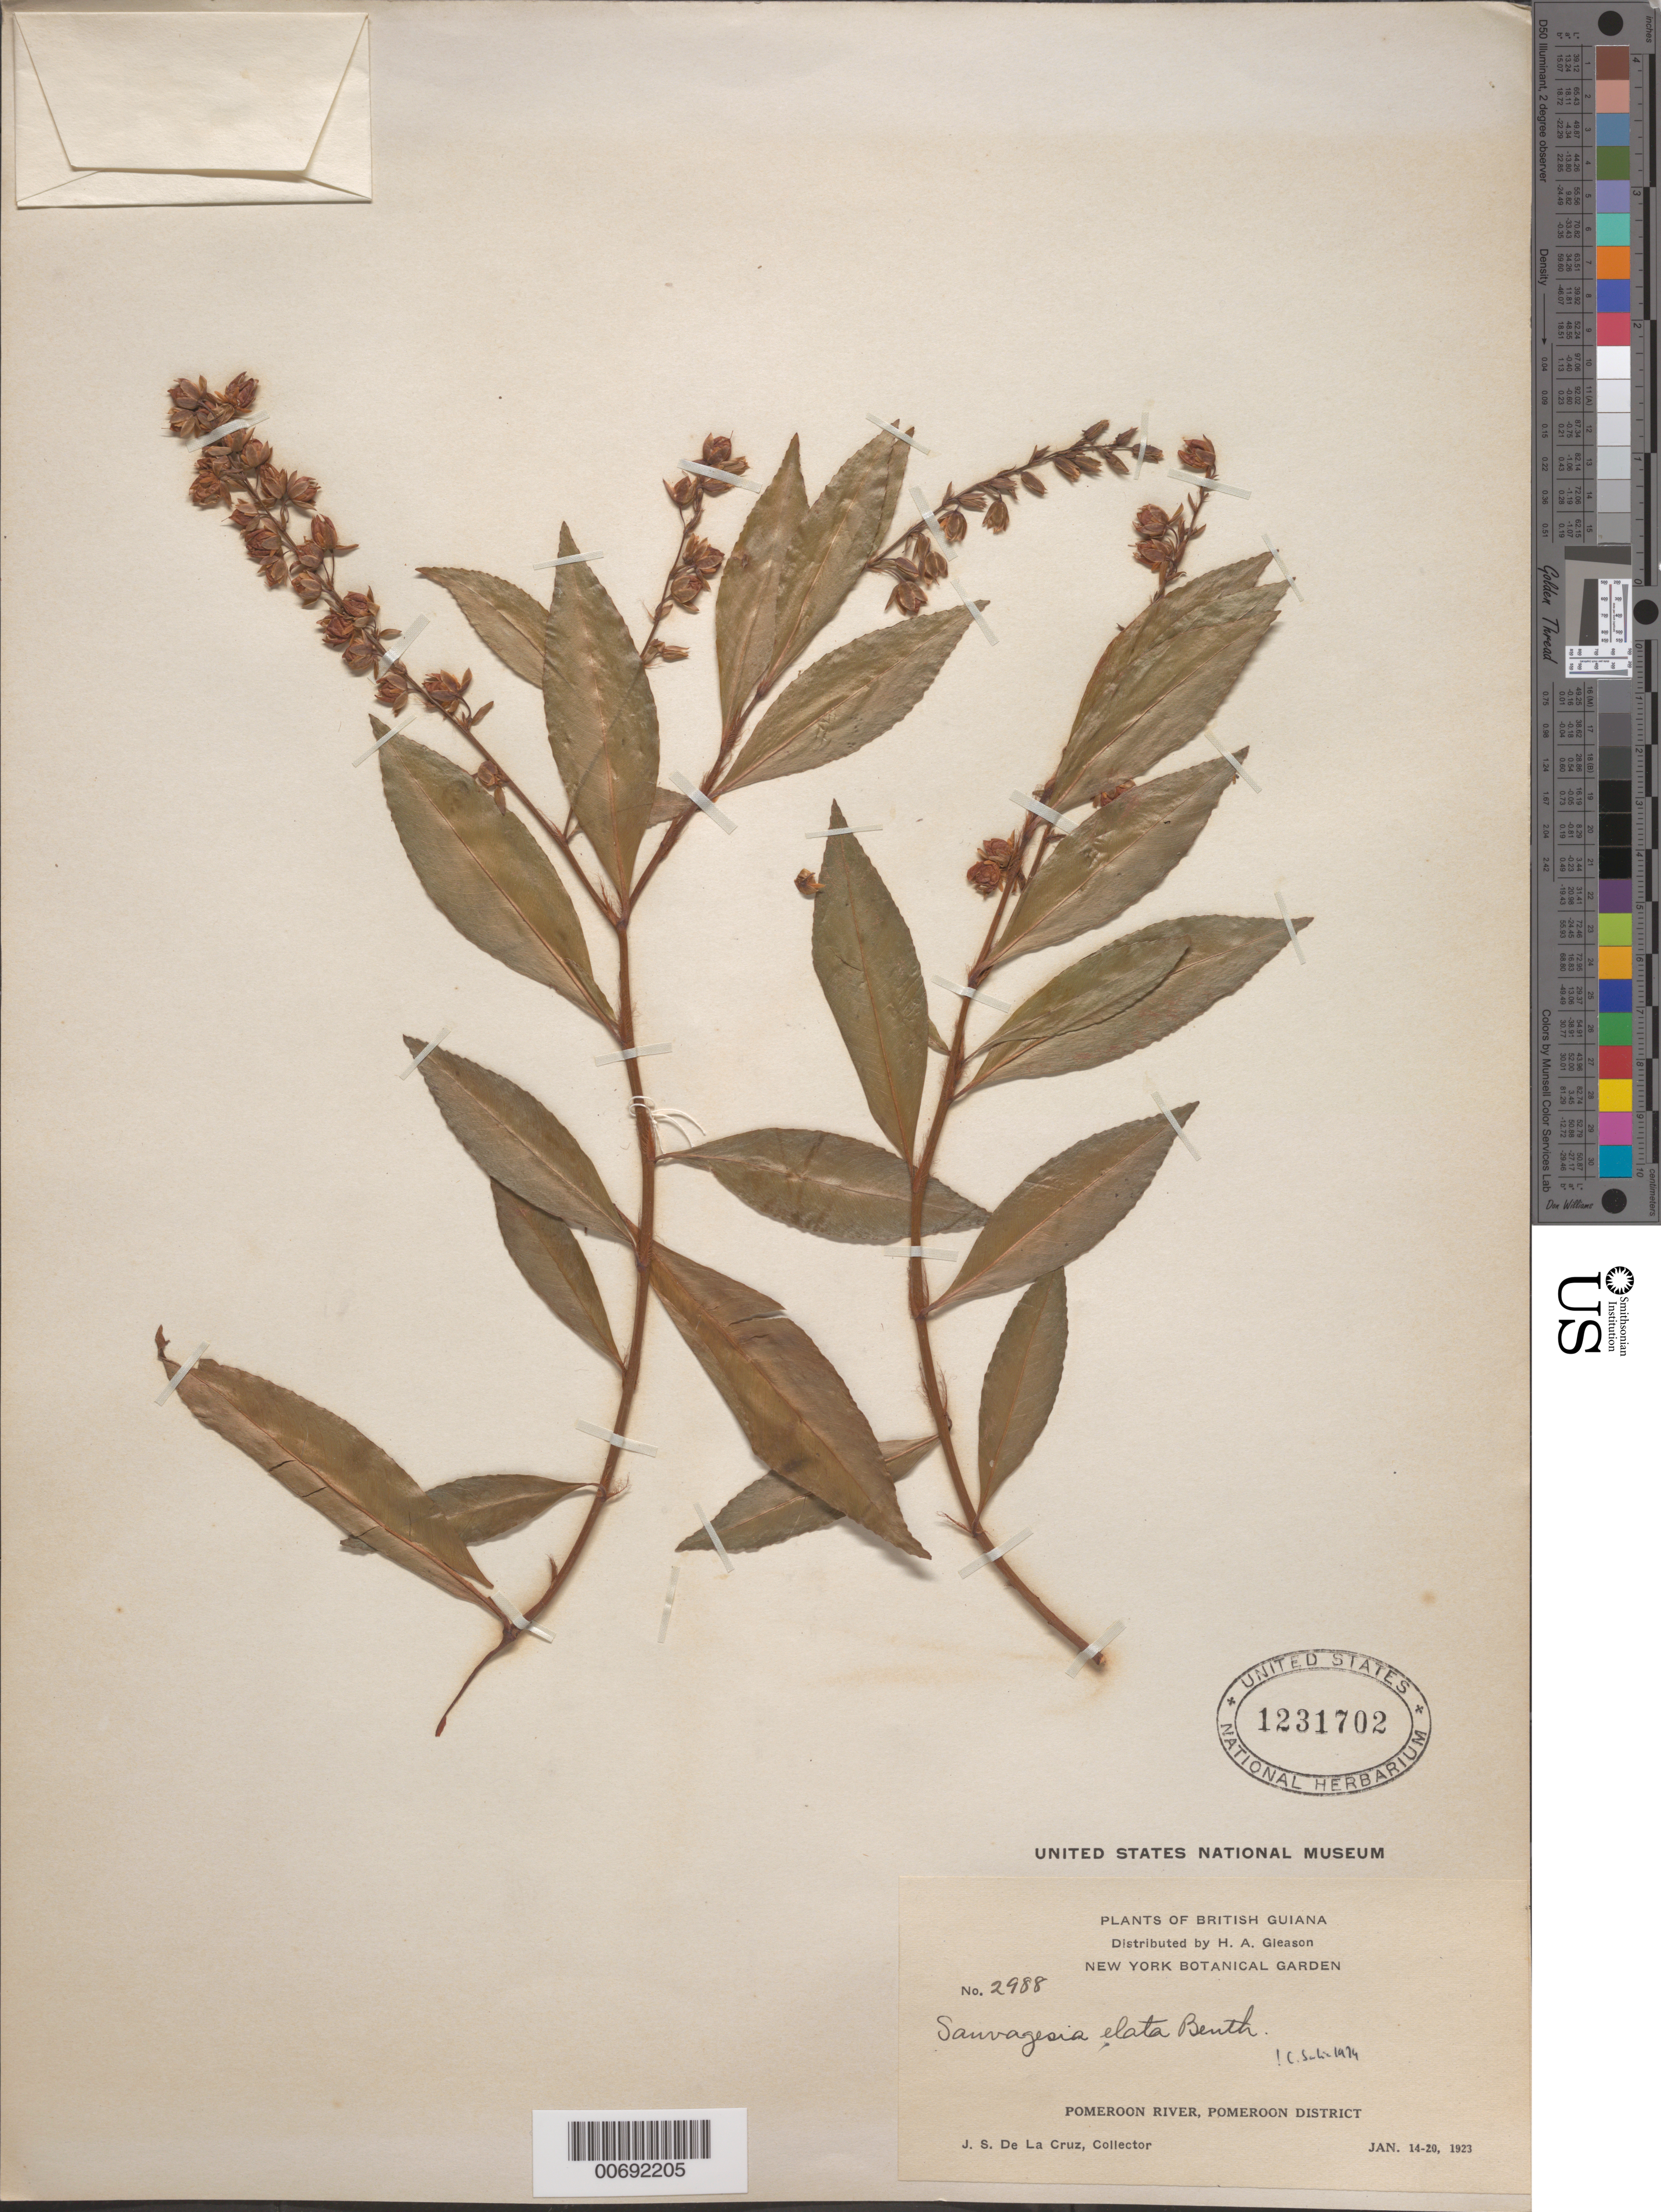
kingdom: Plantae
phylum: Tracheophyta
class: Magnoliopsida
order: Malpighiales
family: Ochnaceae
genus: Sauvagesia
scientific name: Sauvagesia elata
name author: Benth.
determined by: Sastre, C. H. L.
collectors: J. S. de la Cruz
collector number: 2988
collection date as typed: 14-Jan-23 to 20-Jan-23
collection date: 1923-01-14/1923-01-20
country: Guyana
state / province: Pomeroon-Supenaam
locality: Pomeroon R.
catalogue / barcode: US 1231702